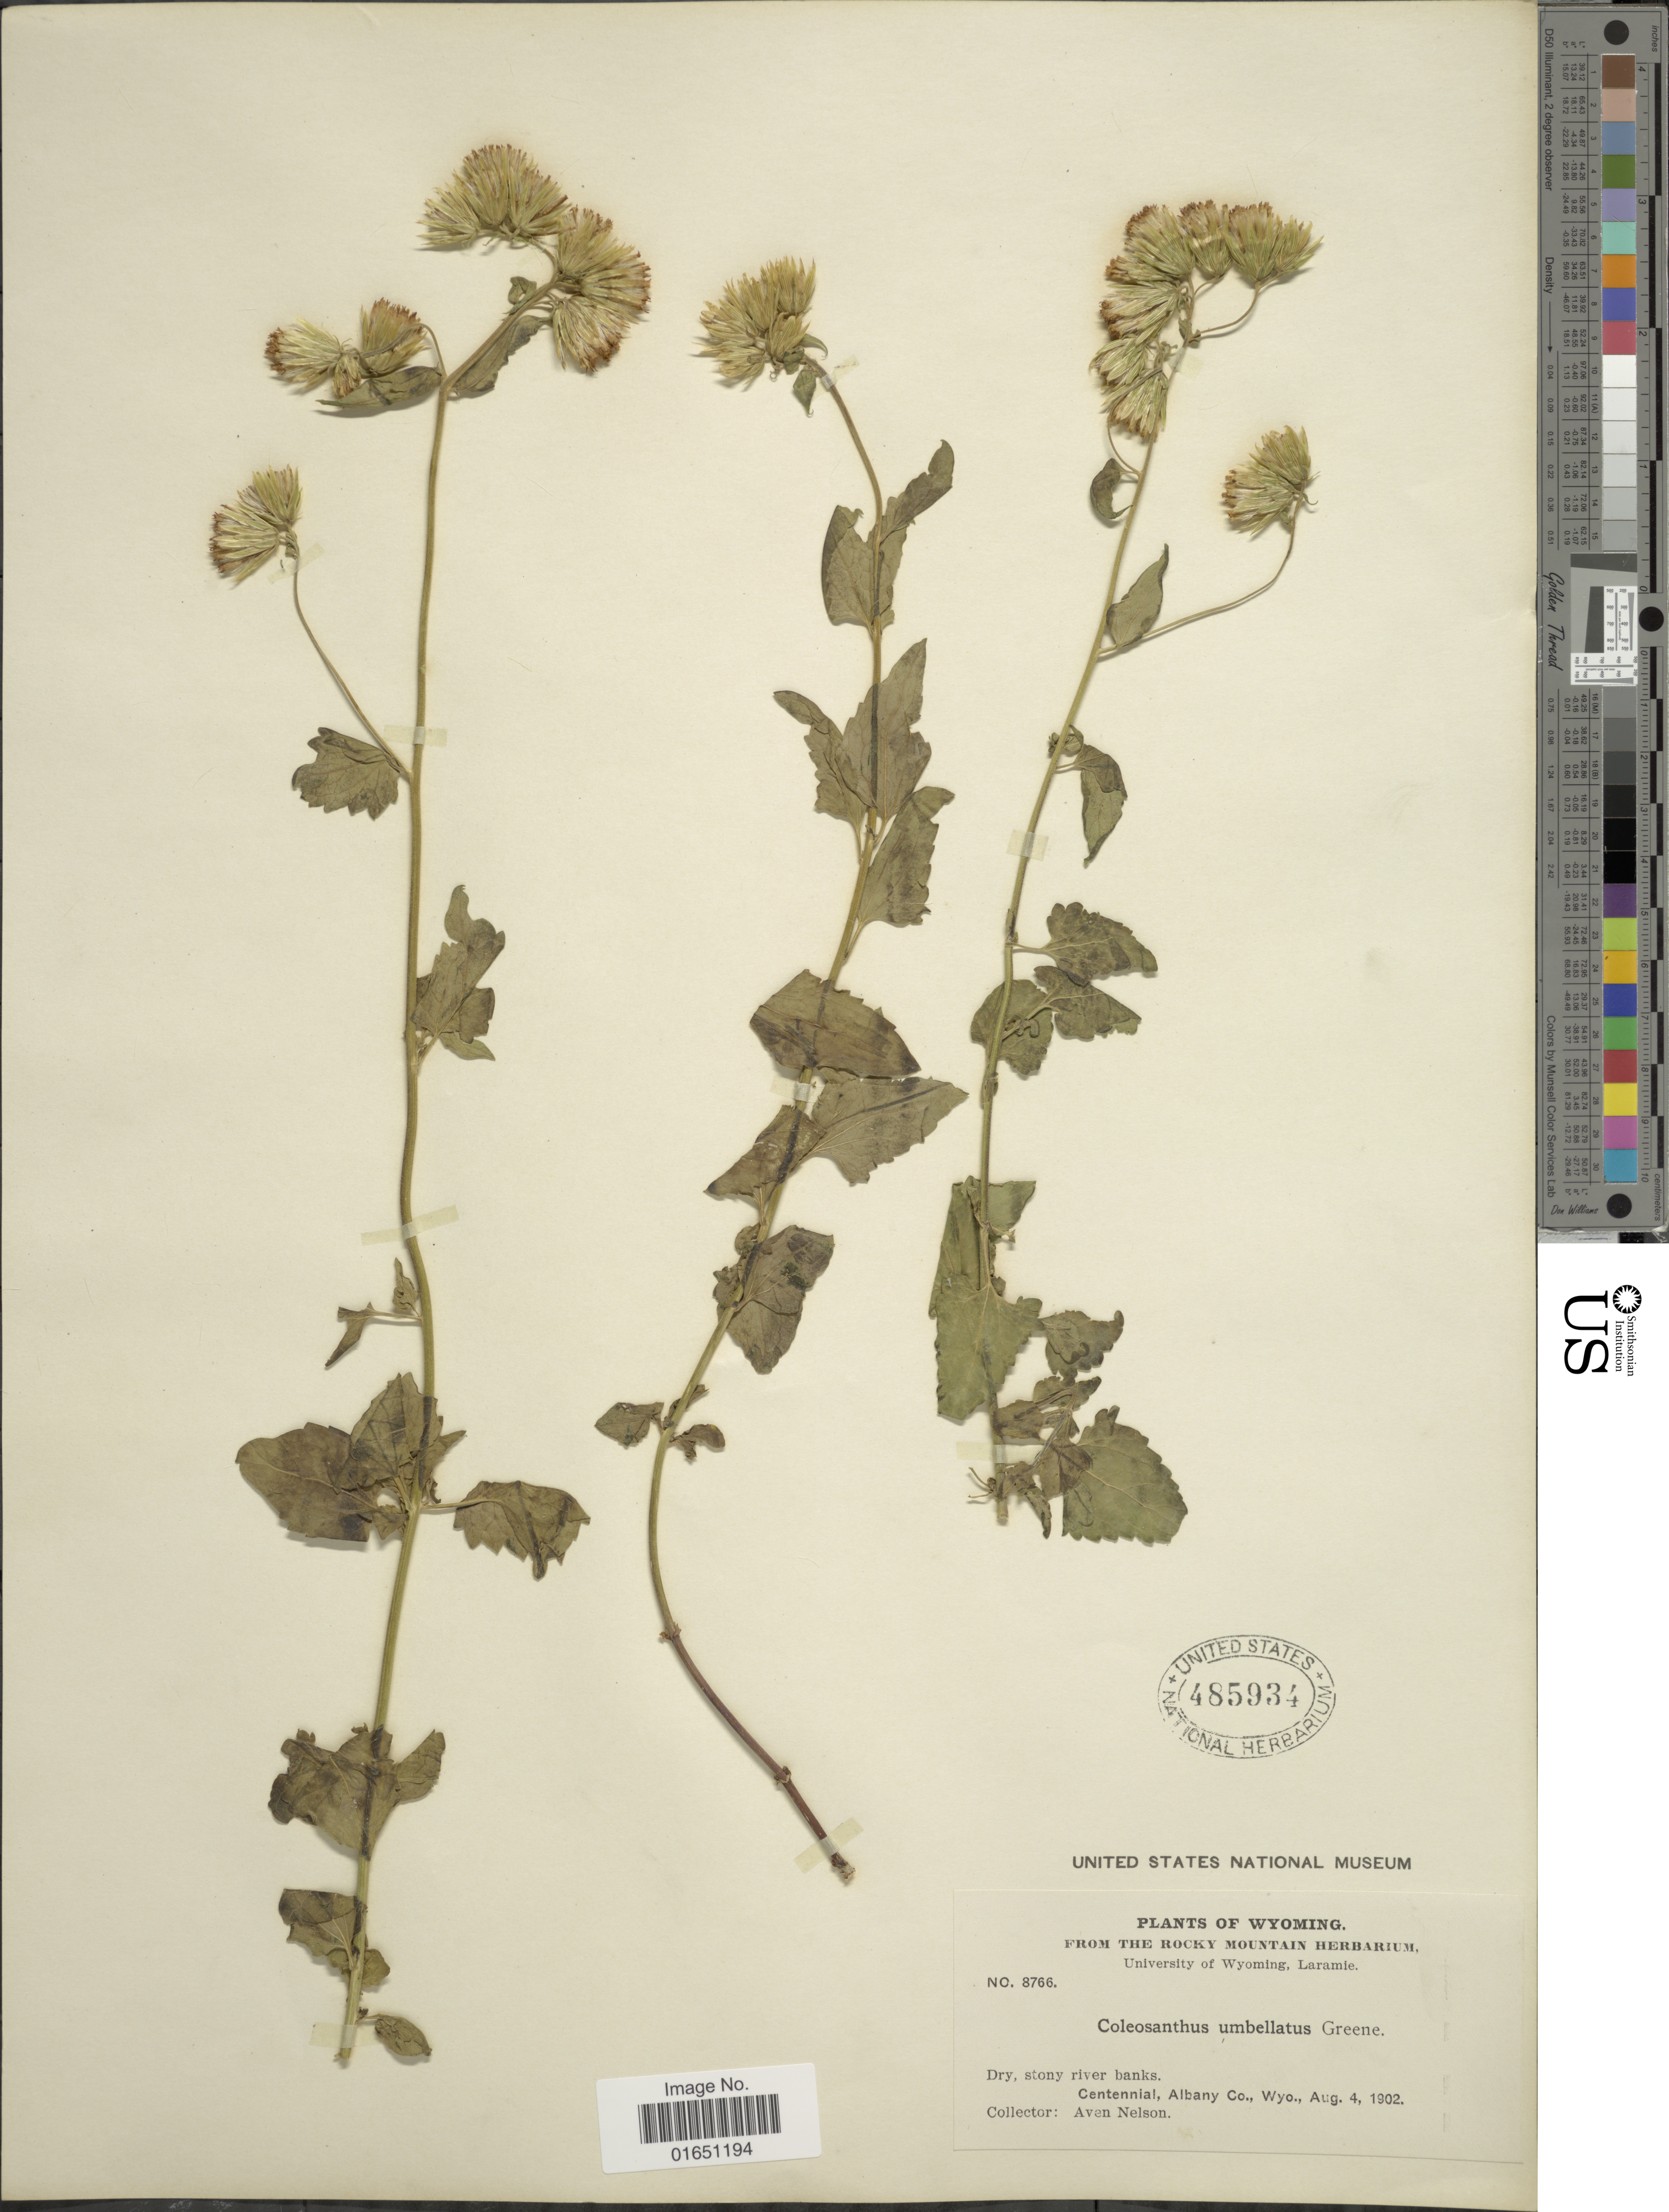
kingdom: Plantae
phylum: Tracheophyta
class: Magnoliopsida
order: Asterales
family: Asteraceae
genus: Brickellia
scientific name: Brickellia grandiflora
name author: (Hook.) Nutt.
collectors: A. Nelson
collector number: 8766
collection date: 1902-08-04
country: United States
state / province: Wyoming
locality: From The Rocky Mountain, Centennial, Albany Co.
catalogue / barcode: US 485934